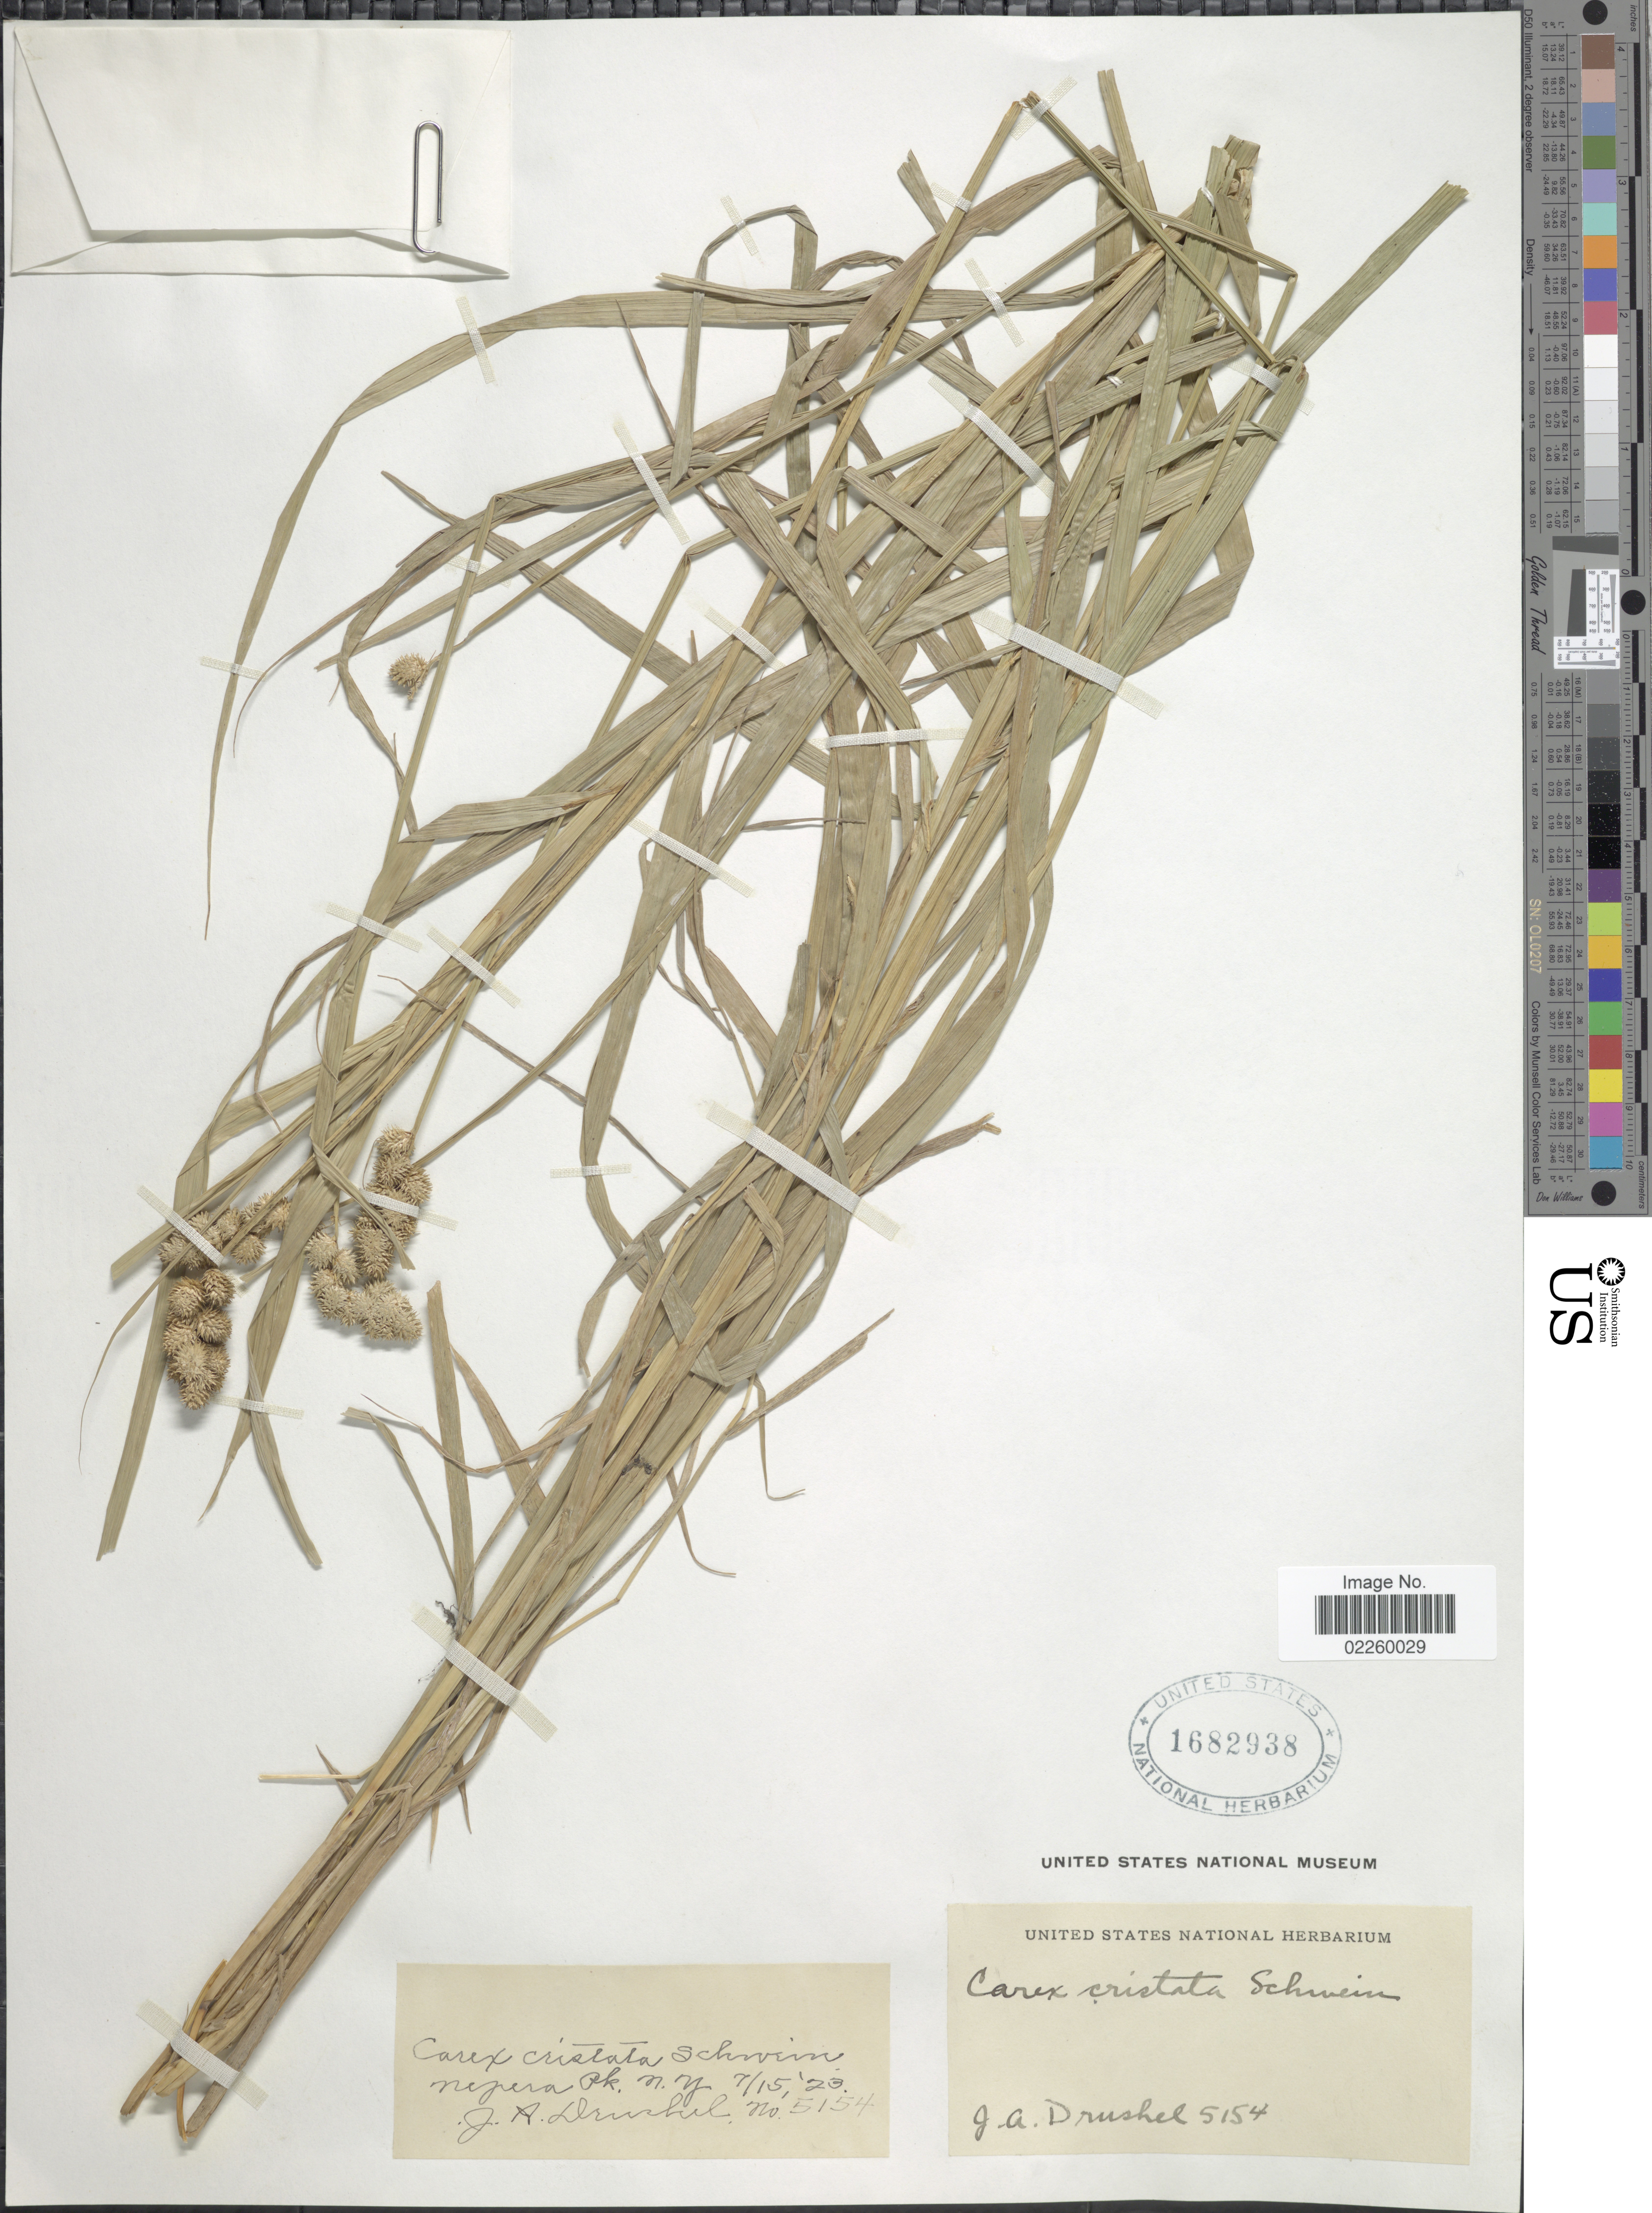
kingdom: Plantae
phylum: Tracheophyta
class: Liliopsida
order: Poales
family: Cyperaceae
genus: Carex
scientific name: Carex cristatella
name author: Britton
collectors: J. A. Drushel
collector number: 5154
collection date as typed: Transcribed d/m/y: 15/7/23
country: United States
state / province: New York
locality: Nepera Pk.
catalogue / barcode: US 1682938